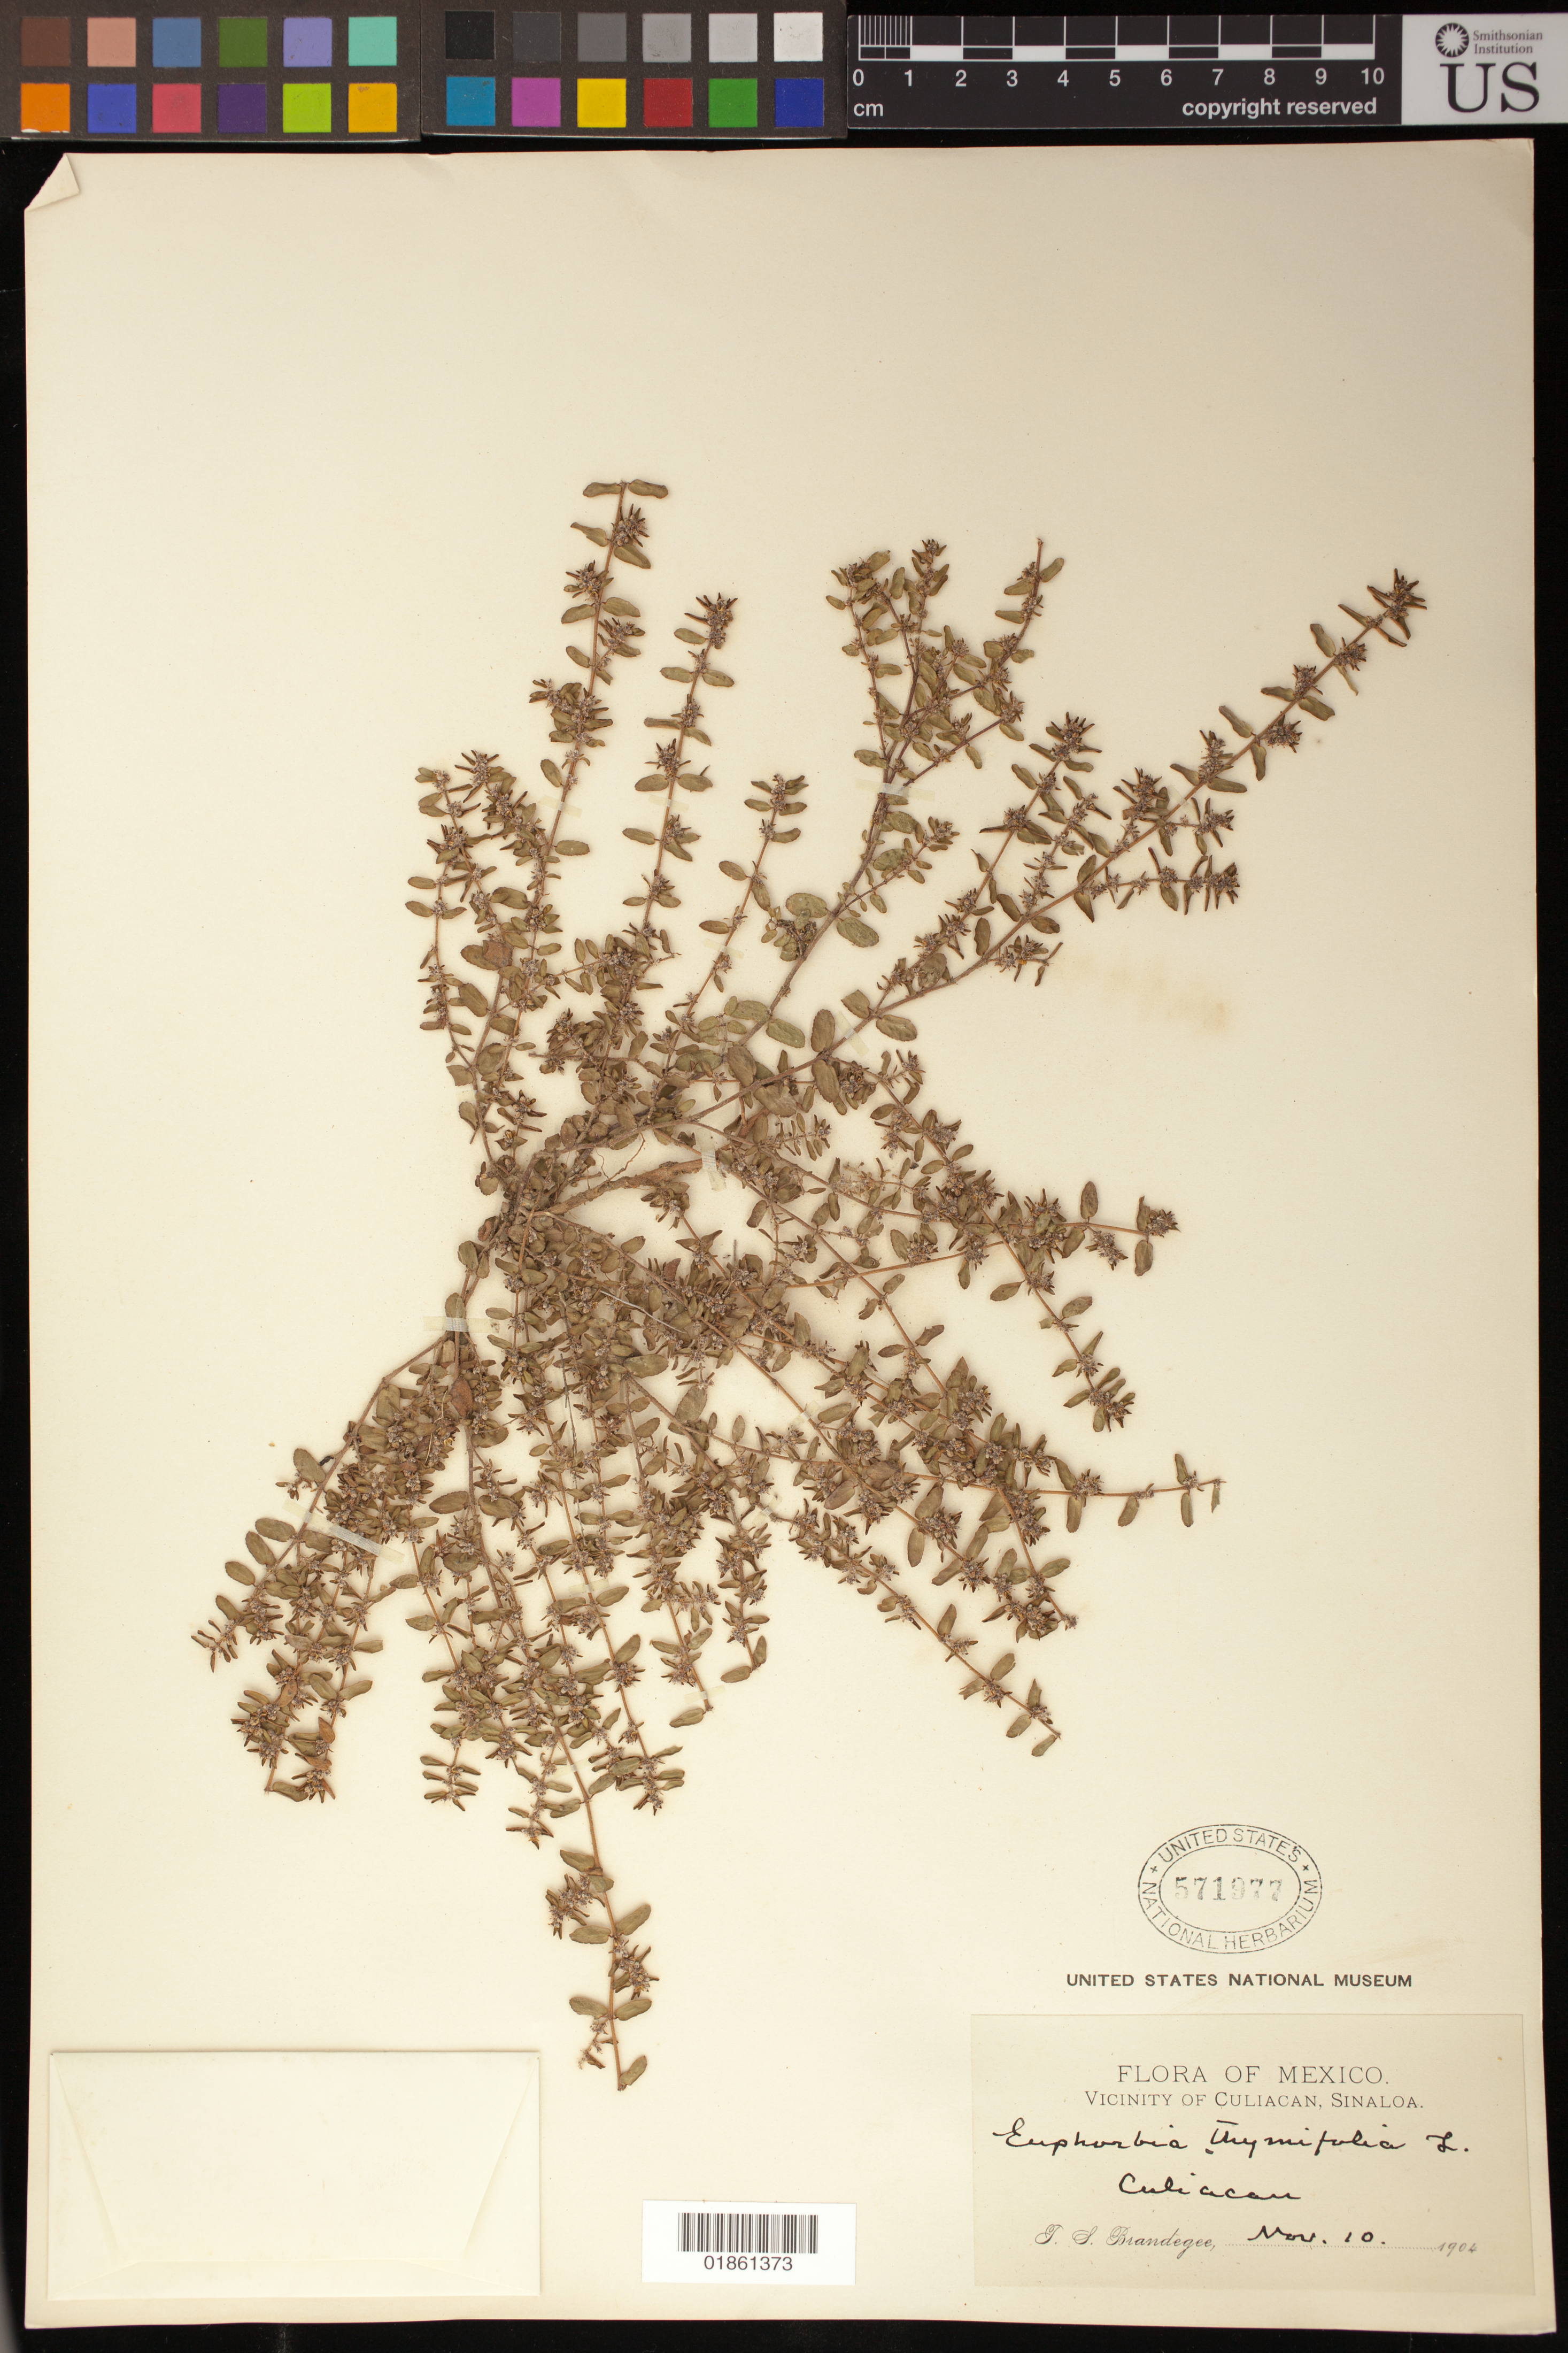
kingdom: Plantae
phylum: Tracheophyta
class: Magnoliopsida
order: Malpighiales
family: Euphorbiaceae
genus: Euphorbia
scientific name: Euphorbia thymifolia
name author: L.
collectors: T. S. Brandegee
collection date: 1904-11-10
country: Mexico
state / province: Sinaloa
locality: Vicinity of Culiacan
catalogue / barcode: US 571977